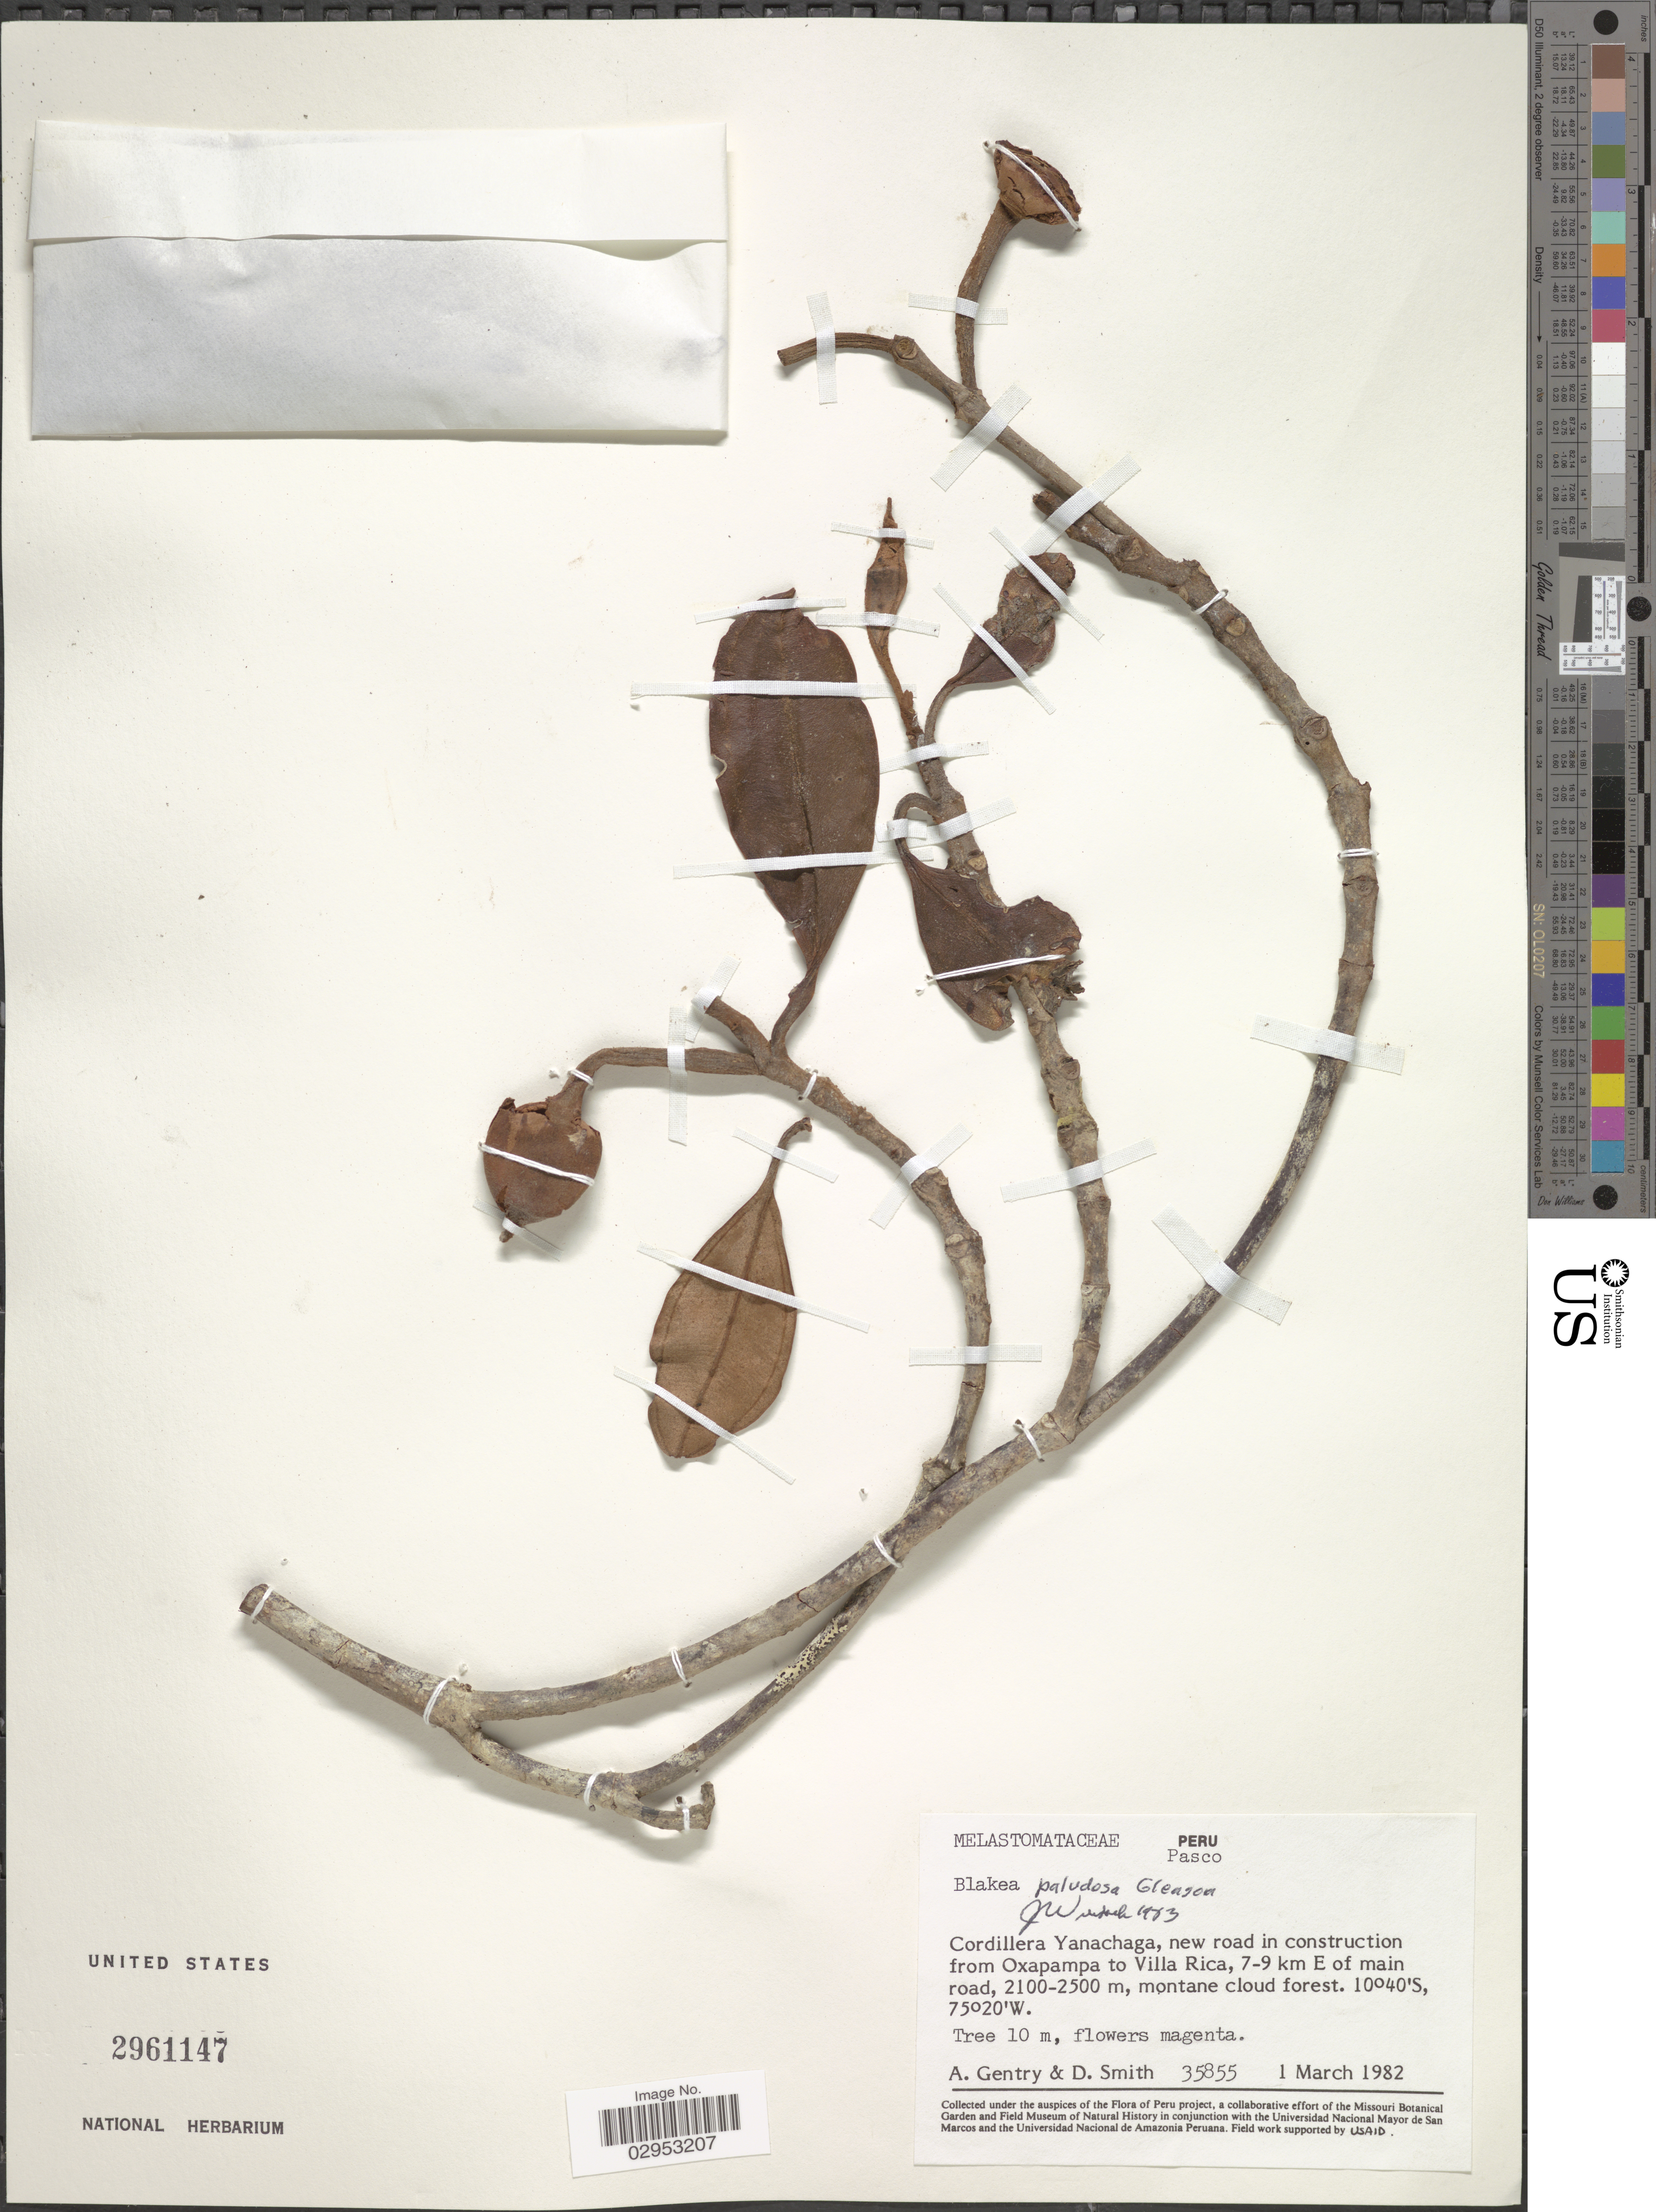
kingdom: Plantae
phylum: Tracheophyta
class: Magnoliopsida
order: Myrtales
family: Melastomataceae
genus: Blakea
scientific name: Blakea paludosa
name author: Gleason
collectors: A. H. Gentry & D. Smith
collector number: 35855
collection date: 1982-03-01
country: Peru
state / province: Pasco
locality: Cordillera Yanachaga, new road in construction from Oxapampa to Villa Rica, 7-9 km E of main road.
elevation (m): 2100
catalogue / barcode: US 2961147